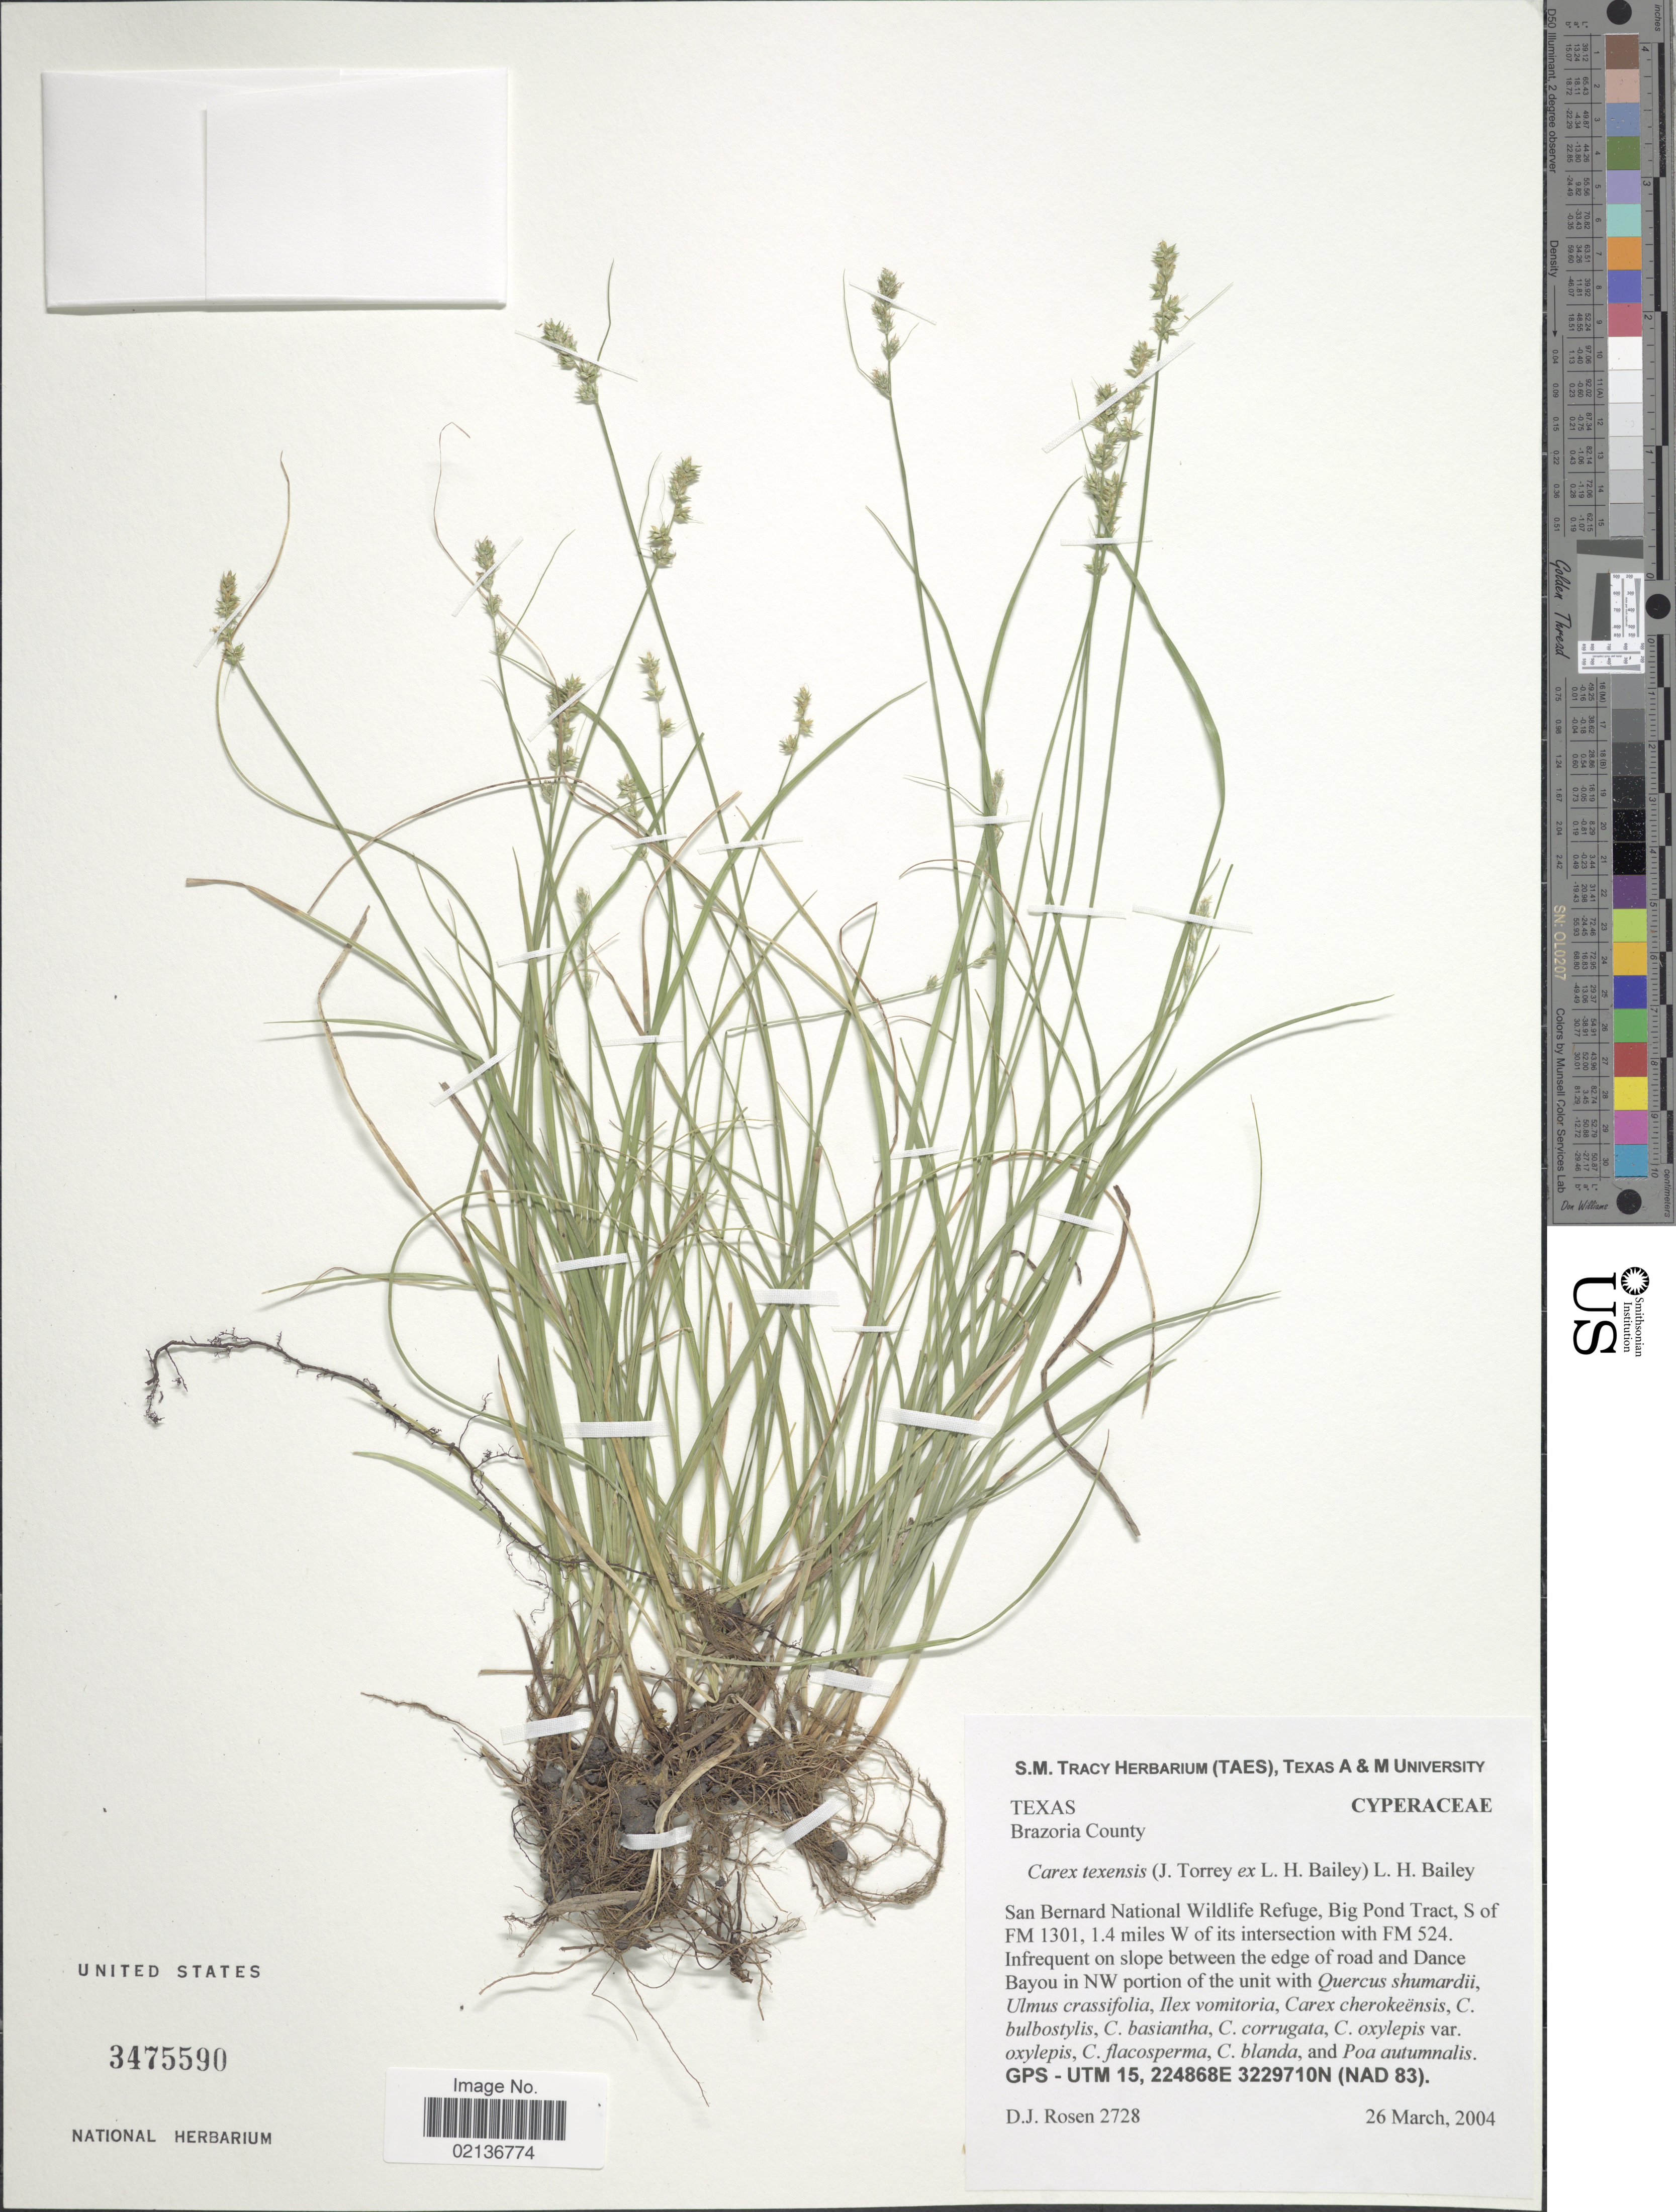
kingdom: Plantae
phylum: Tracheophyta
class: Liliopsida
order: Poales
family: Cyperaceae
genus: Carex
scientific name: Carex texensis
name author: (Torr. ex L.H. Bailey) L.H. Bailey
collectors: D. J. Rosen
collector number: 2728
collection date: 2004-03-26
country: United States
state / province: Texas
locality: Brazoria County, San Bernard National Wildlife Refuge, Big Pond Tract, S of FM 1301, 1.4 miles W of its intersection with FM 524, Infrequent on slope between the edge of road and Dance Bayou in NW portion of the unit, GPS - UTM 15, 224868E 3229710N (NAD 83)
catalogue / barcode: US 3475590